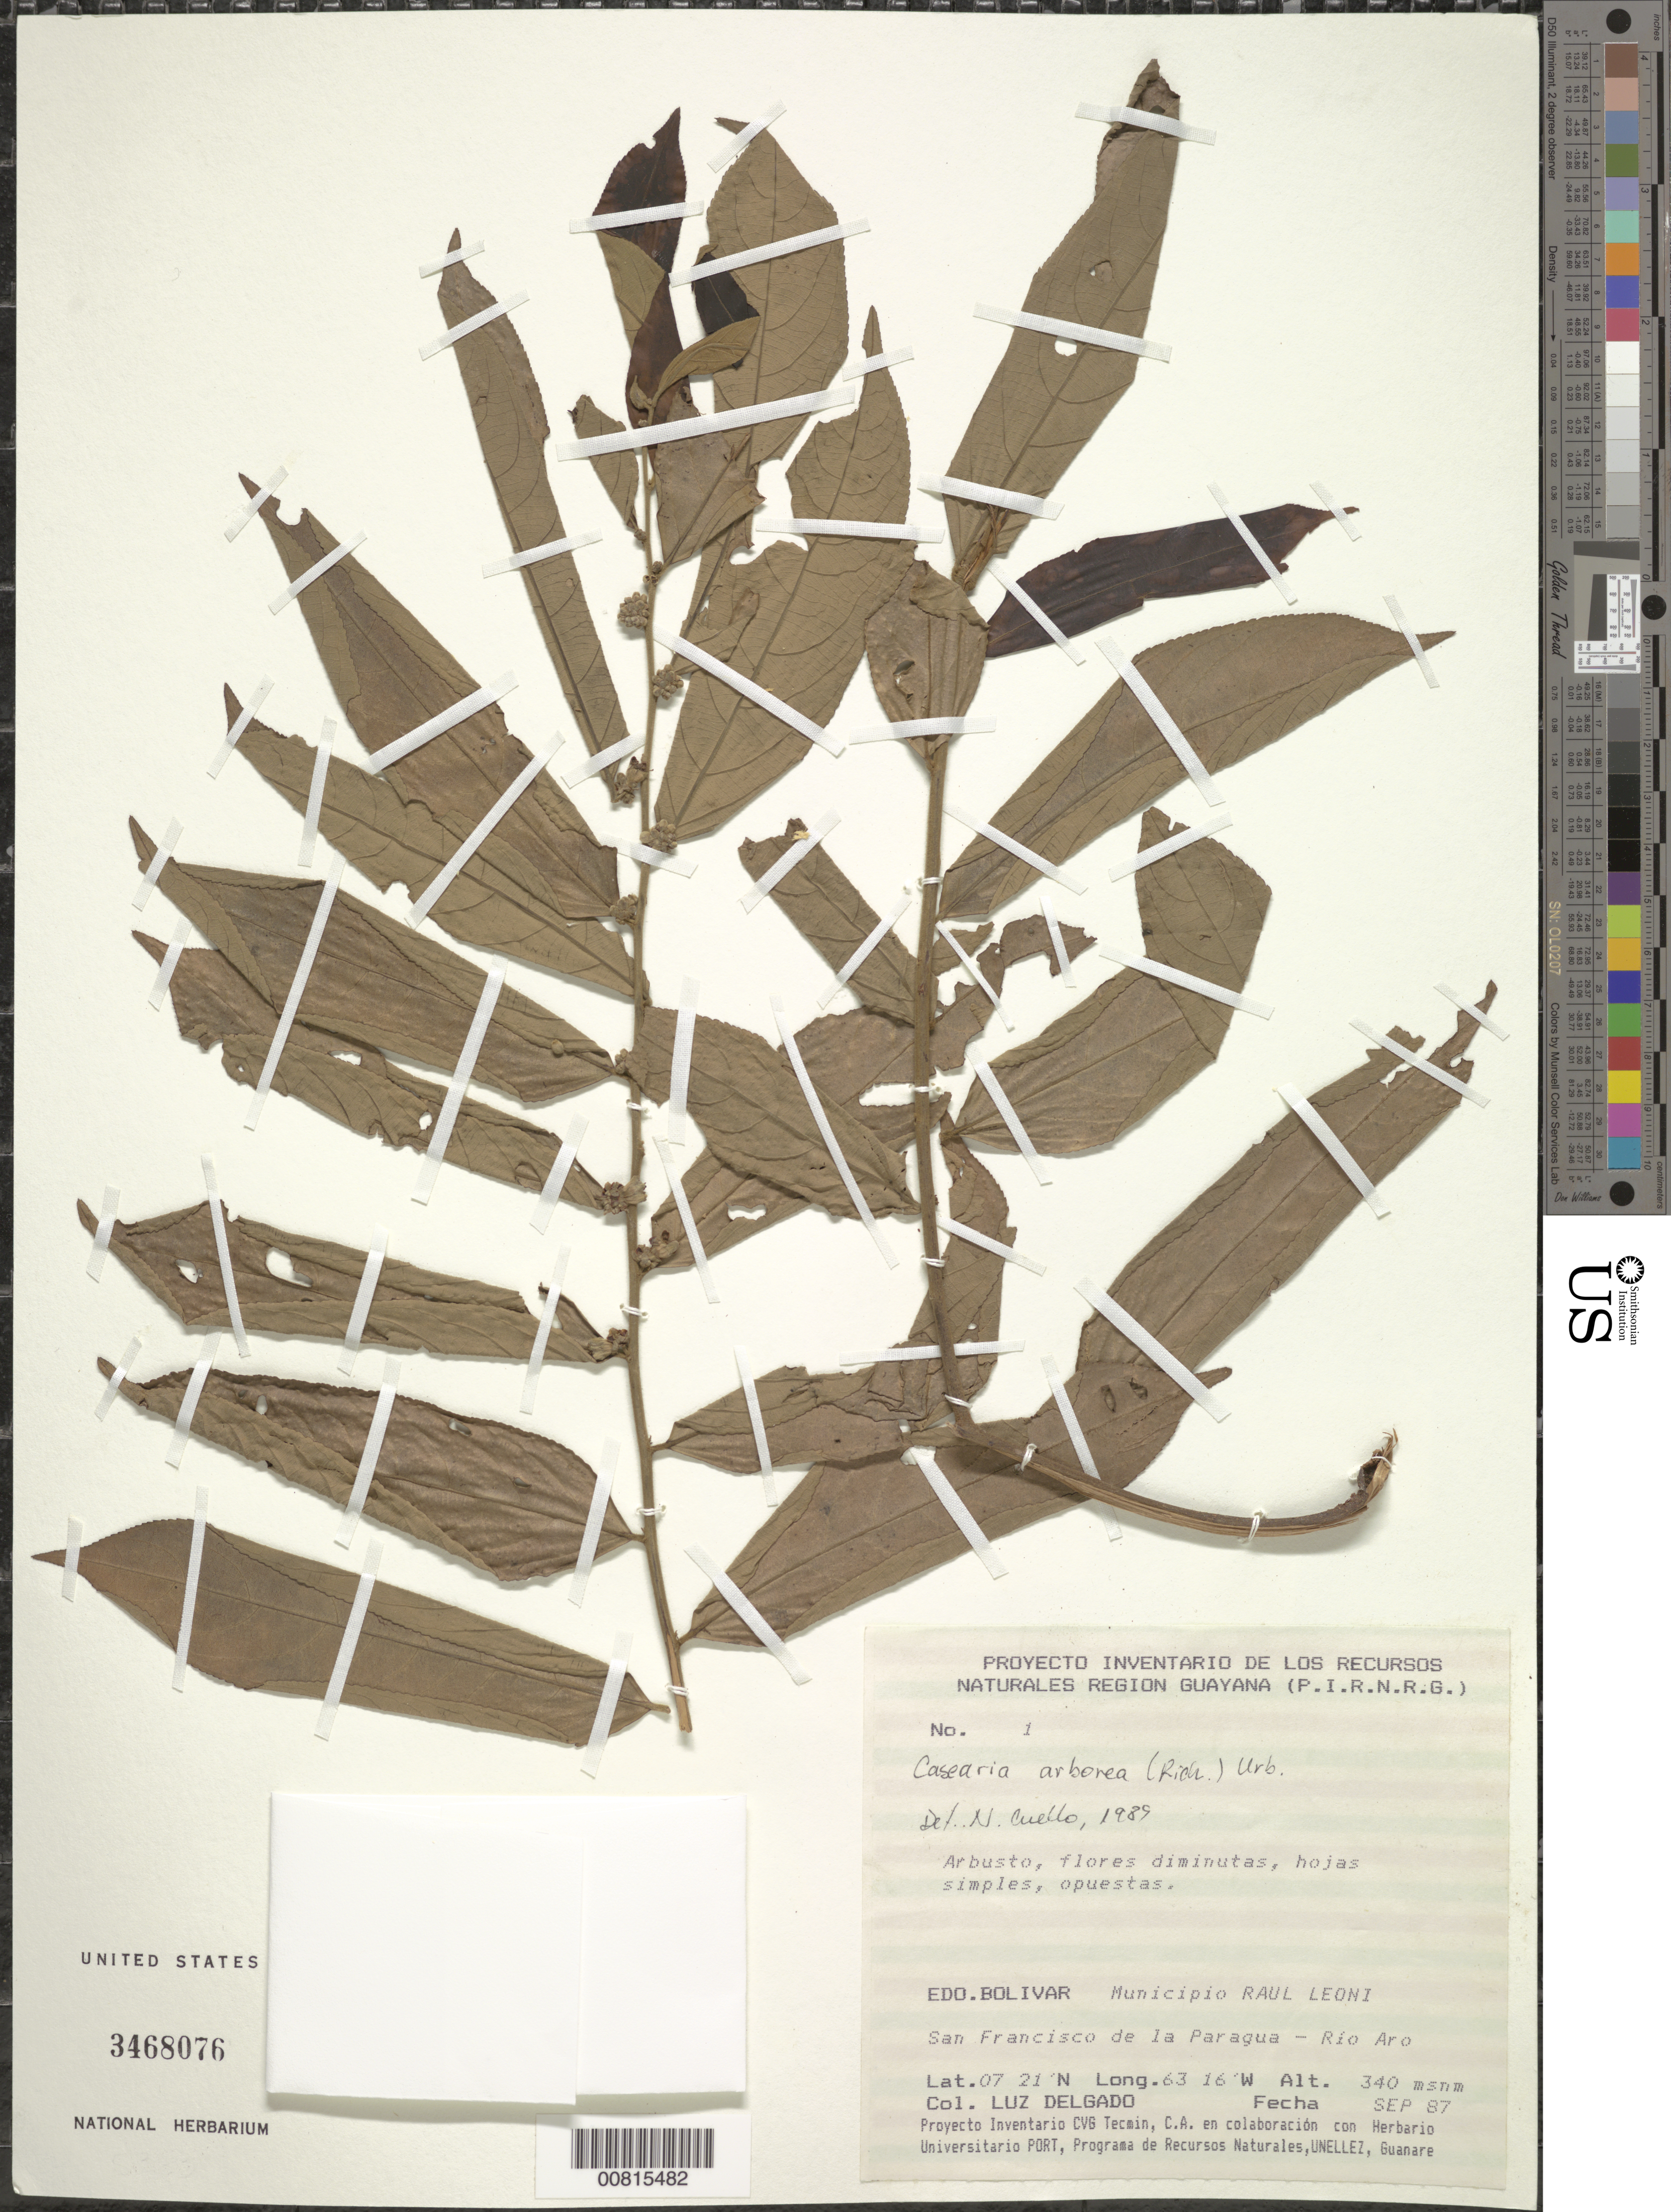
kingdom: Plantae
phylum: Tracheophyta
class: Magnoliopsida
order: Malpighiales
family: Salicaceae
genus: Casearia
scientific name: Casearia arborea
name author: (Rich.) Urb.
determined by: Cuello, Nidia L.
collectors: L. Delgado V.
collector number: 1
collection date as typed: Sep-87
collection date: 1987-09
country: Venezuela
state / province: Bolívar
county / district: Angostura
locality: Mun. Raúl Leoni [=Angostura], San Francisco de la Paragua-Rio Aro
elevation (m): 340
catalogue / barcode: US 3468076